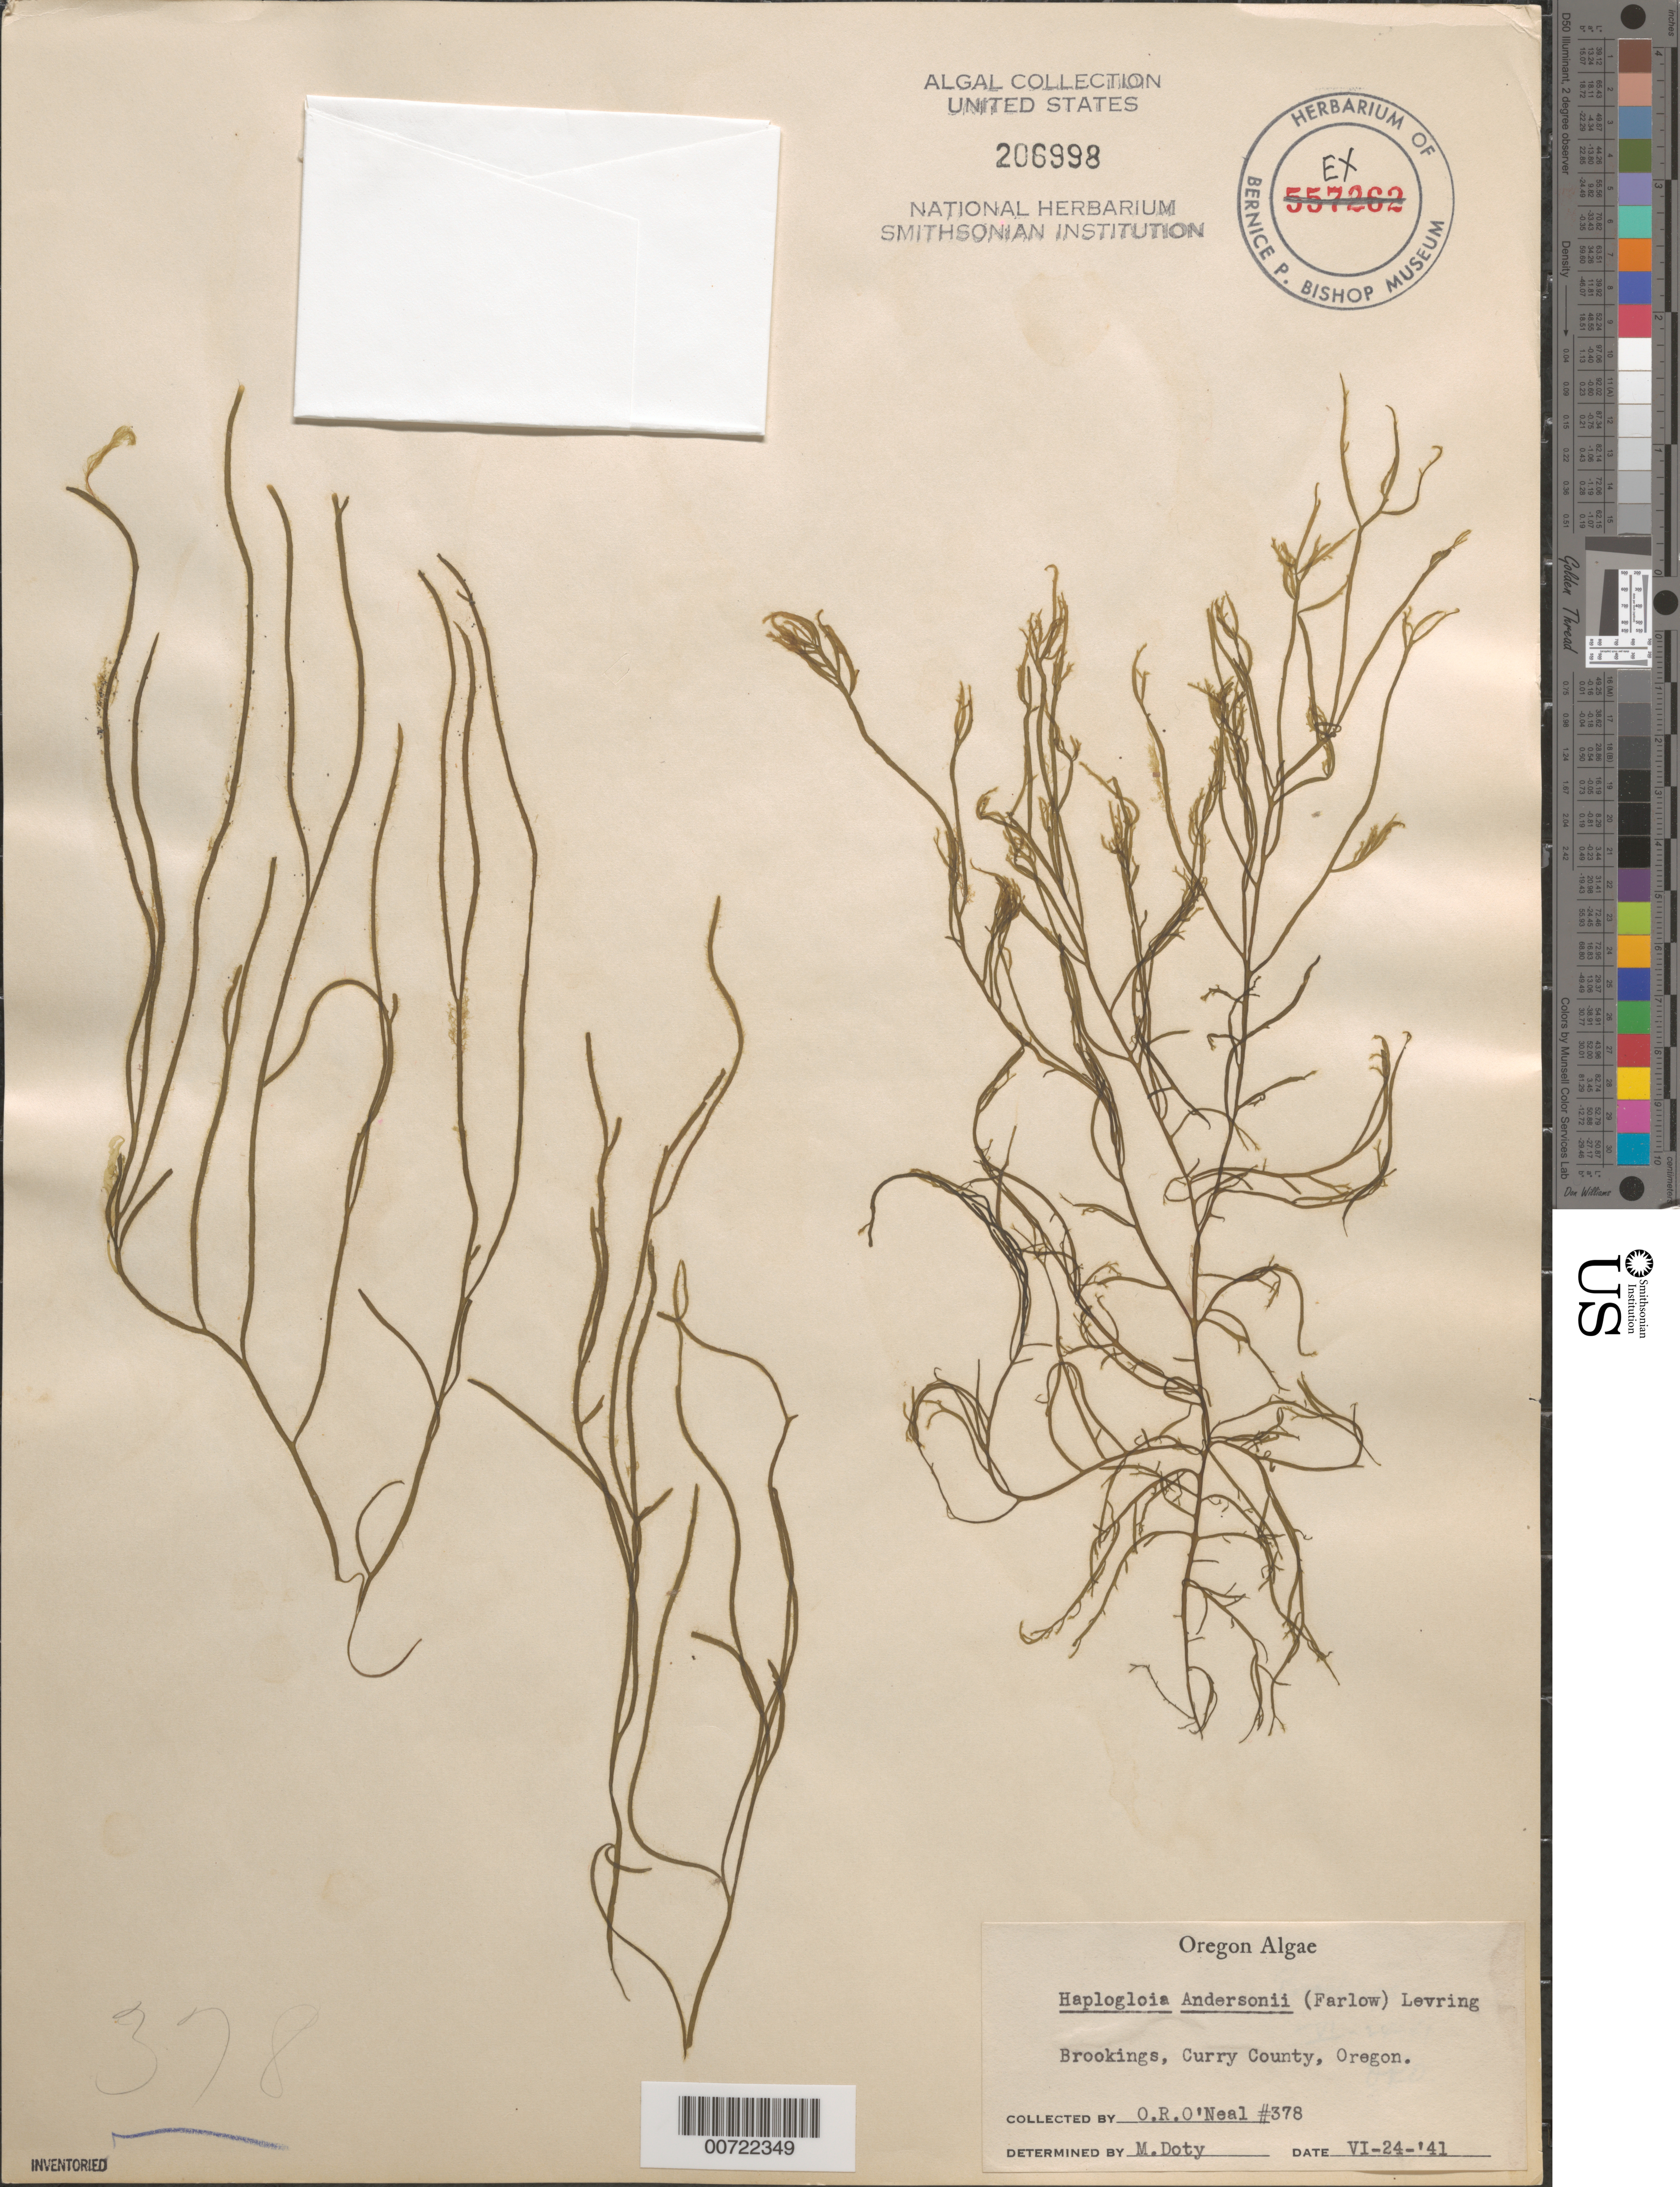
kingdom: Chromista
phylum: Ochrophyta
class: Phaeophyceae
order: Ectocarpales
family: Chordariaceae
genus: Haplogloia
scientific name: Haplogloia andersonii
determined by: Doty, M. S.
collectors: O. O'Neal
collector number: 378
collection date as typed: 24 Jun 1941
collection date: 1941-06-24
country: United States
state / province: Oregon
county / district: Curry County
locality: Brookings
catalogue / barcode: US 206998